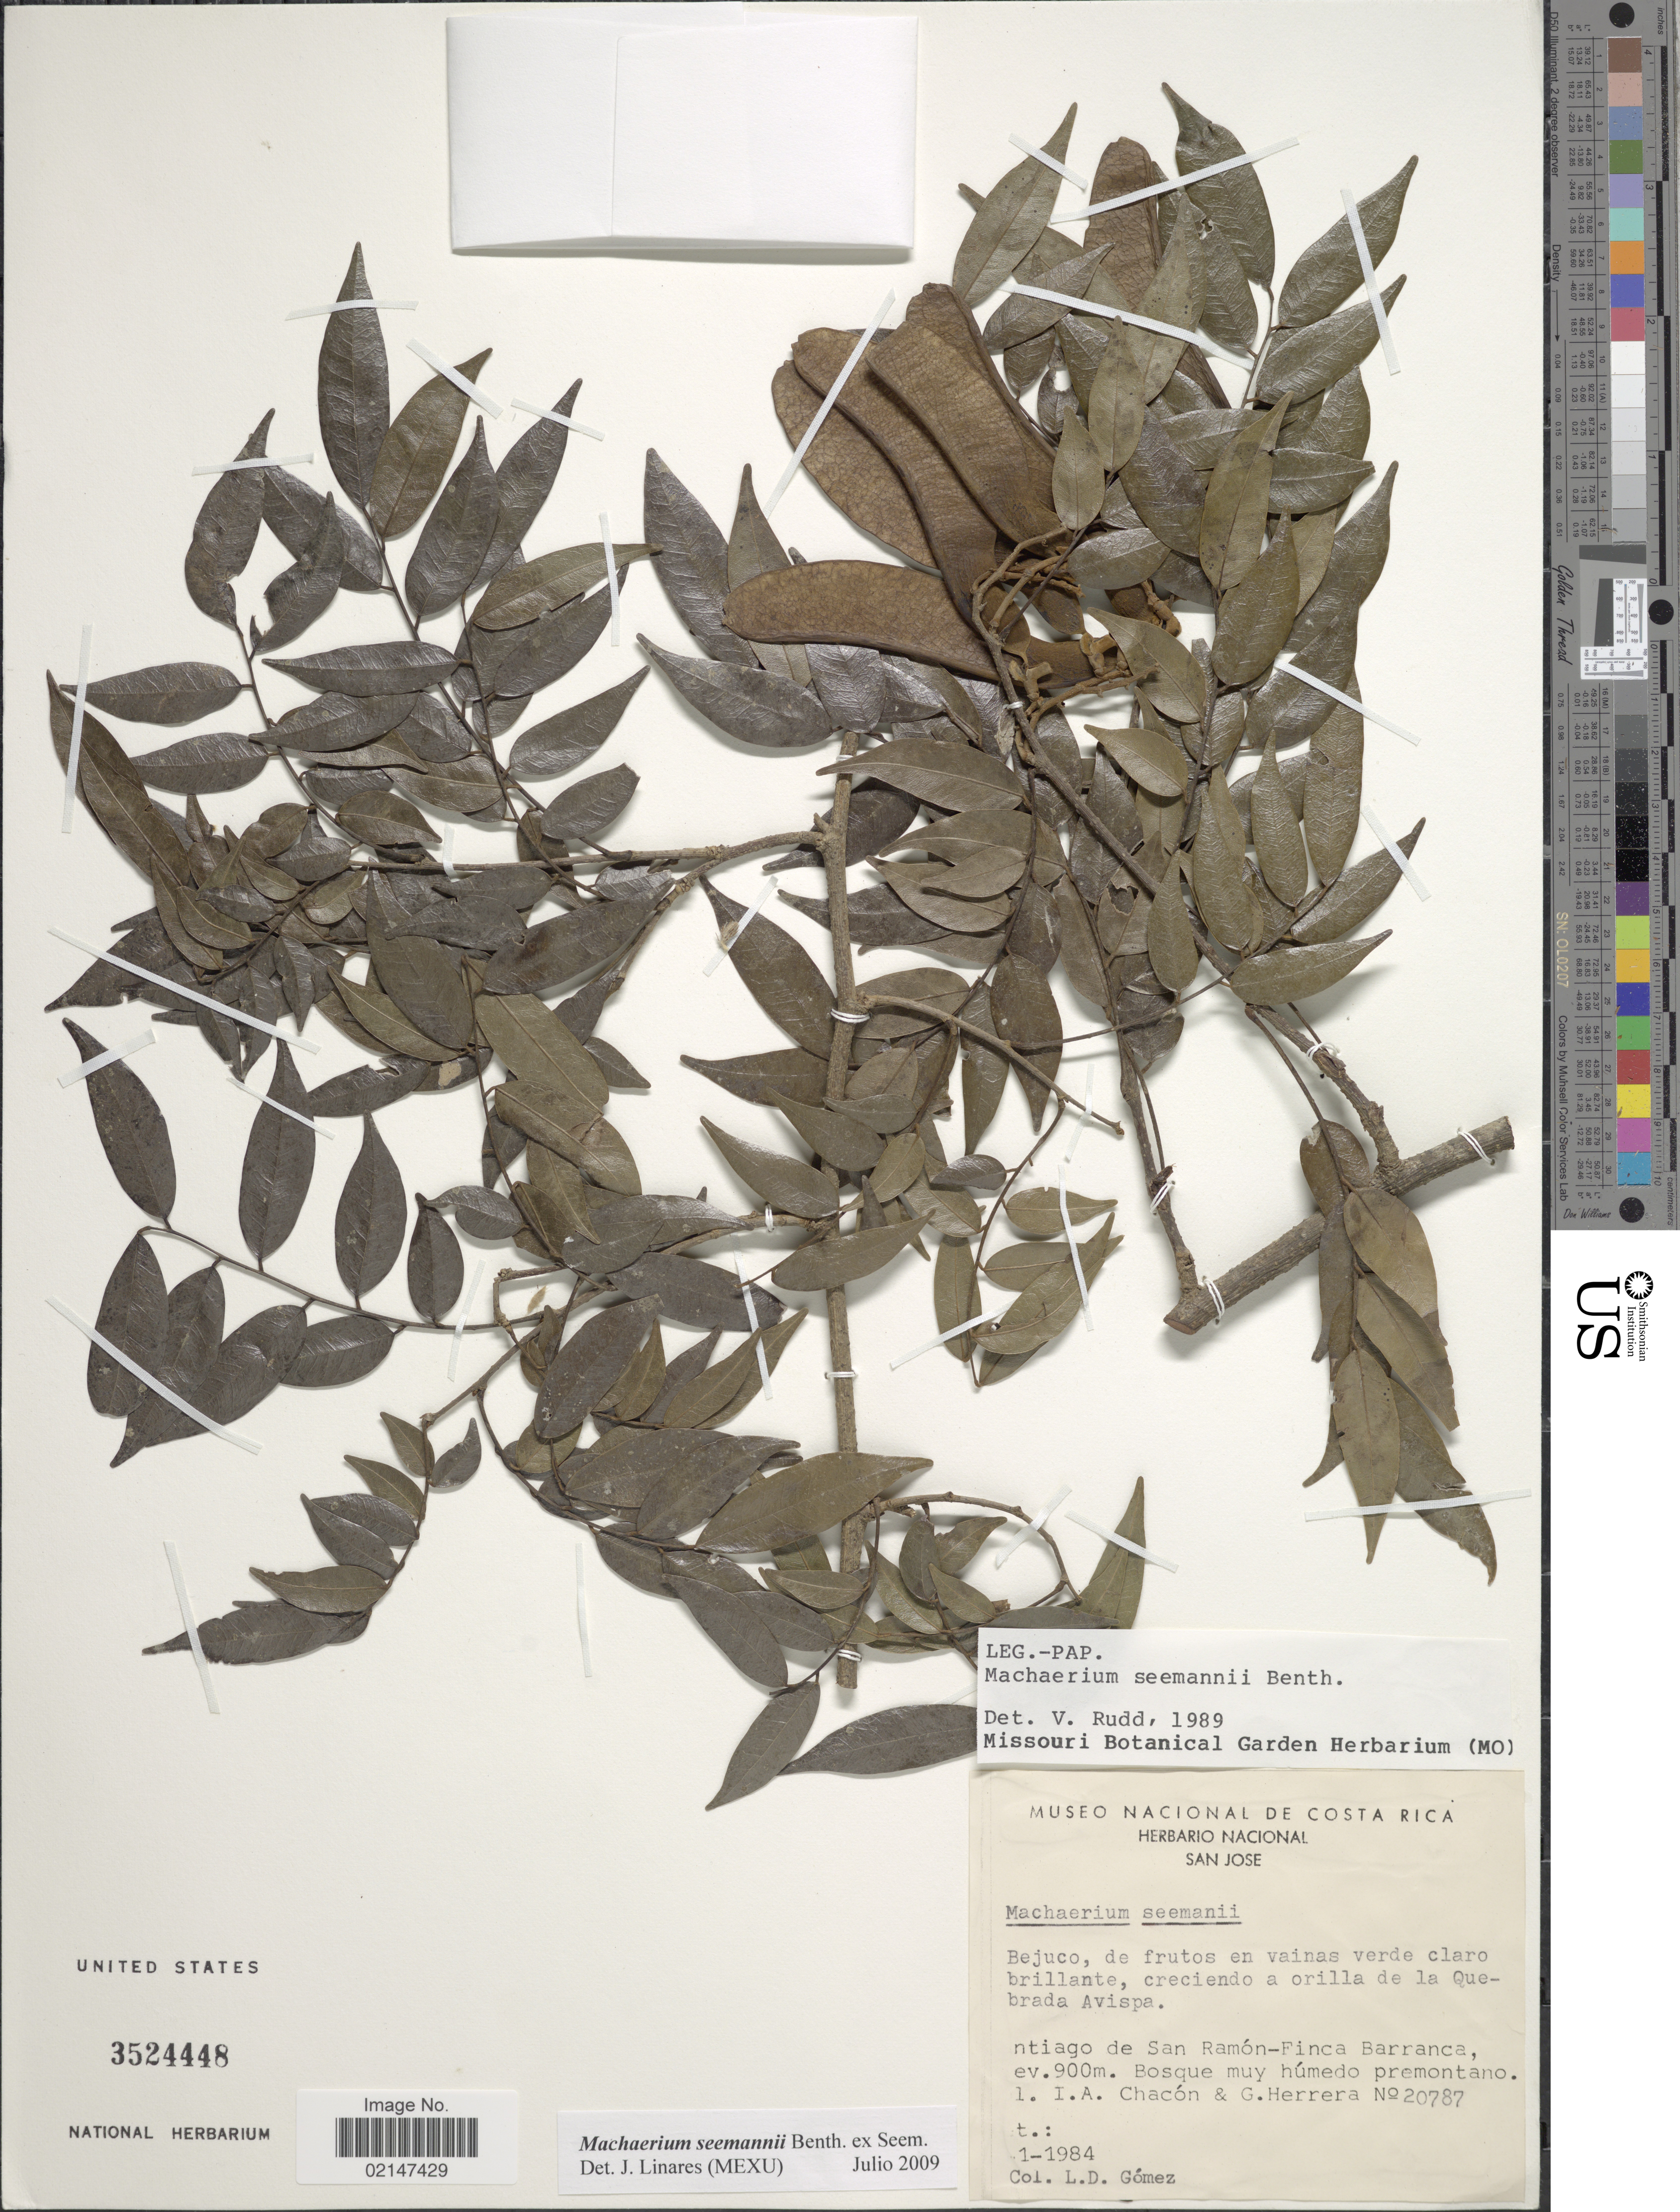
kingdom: Plantae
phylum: Tracheophyta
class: Magnoliopsida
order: Fabales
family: Fabaceae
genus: Machaerium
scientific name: Machaerium seemanni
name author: Benth. in Seem.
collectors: I. Chacón, G. Herrera & L. D. Gómez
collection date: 1984-01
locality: Bejuco, de frutos en vainas verde claro brillante, creciendo a orilla de la Quebrada Avispa, [illegible text]ntiago de San Ramon-Finca Barranca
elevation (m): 900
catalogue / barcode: US 3524448